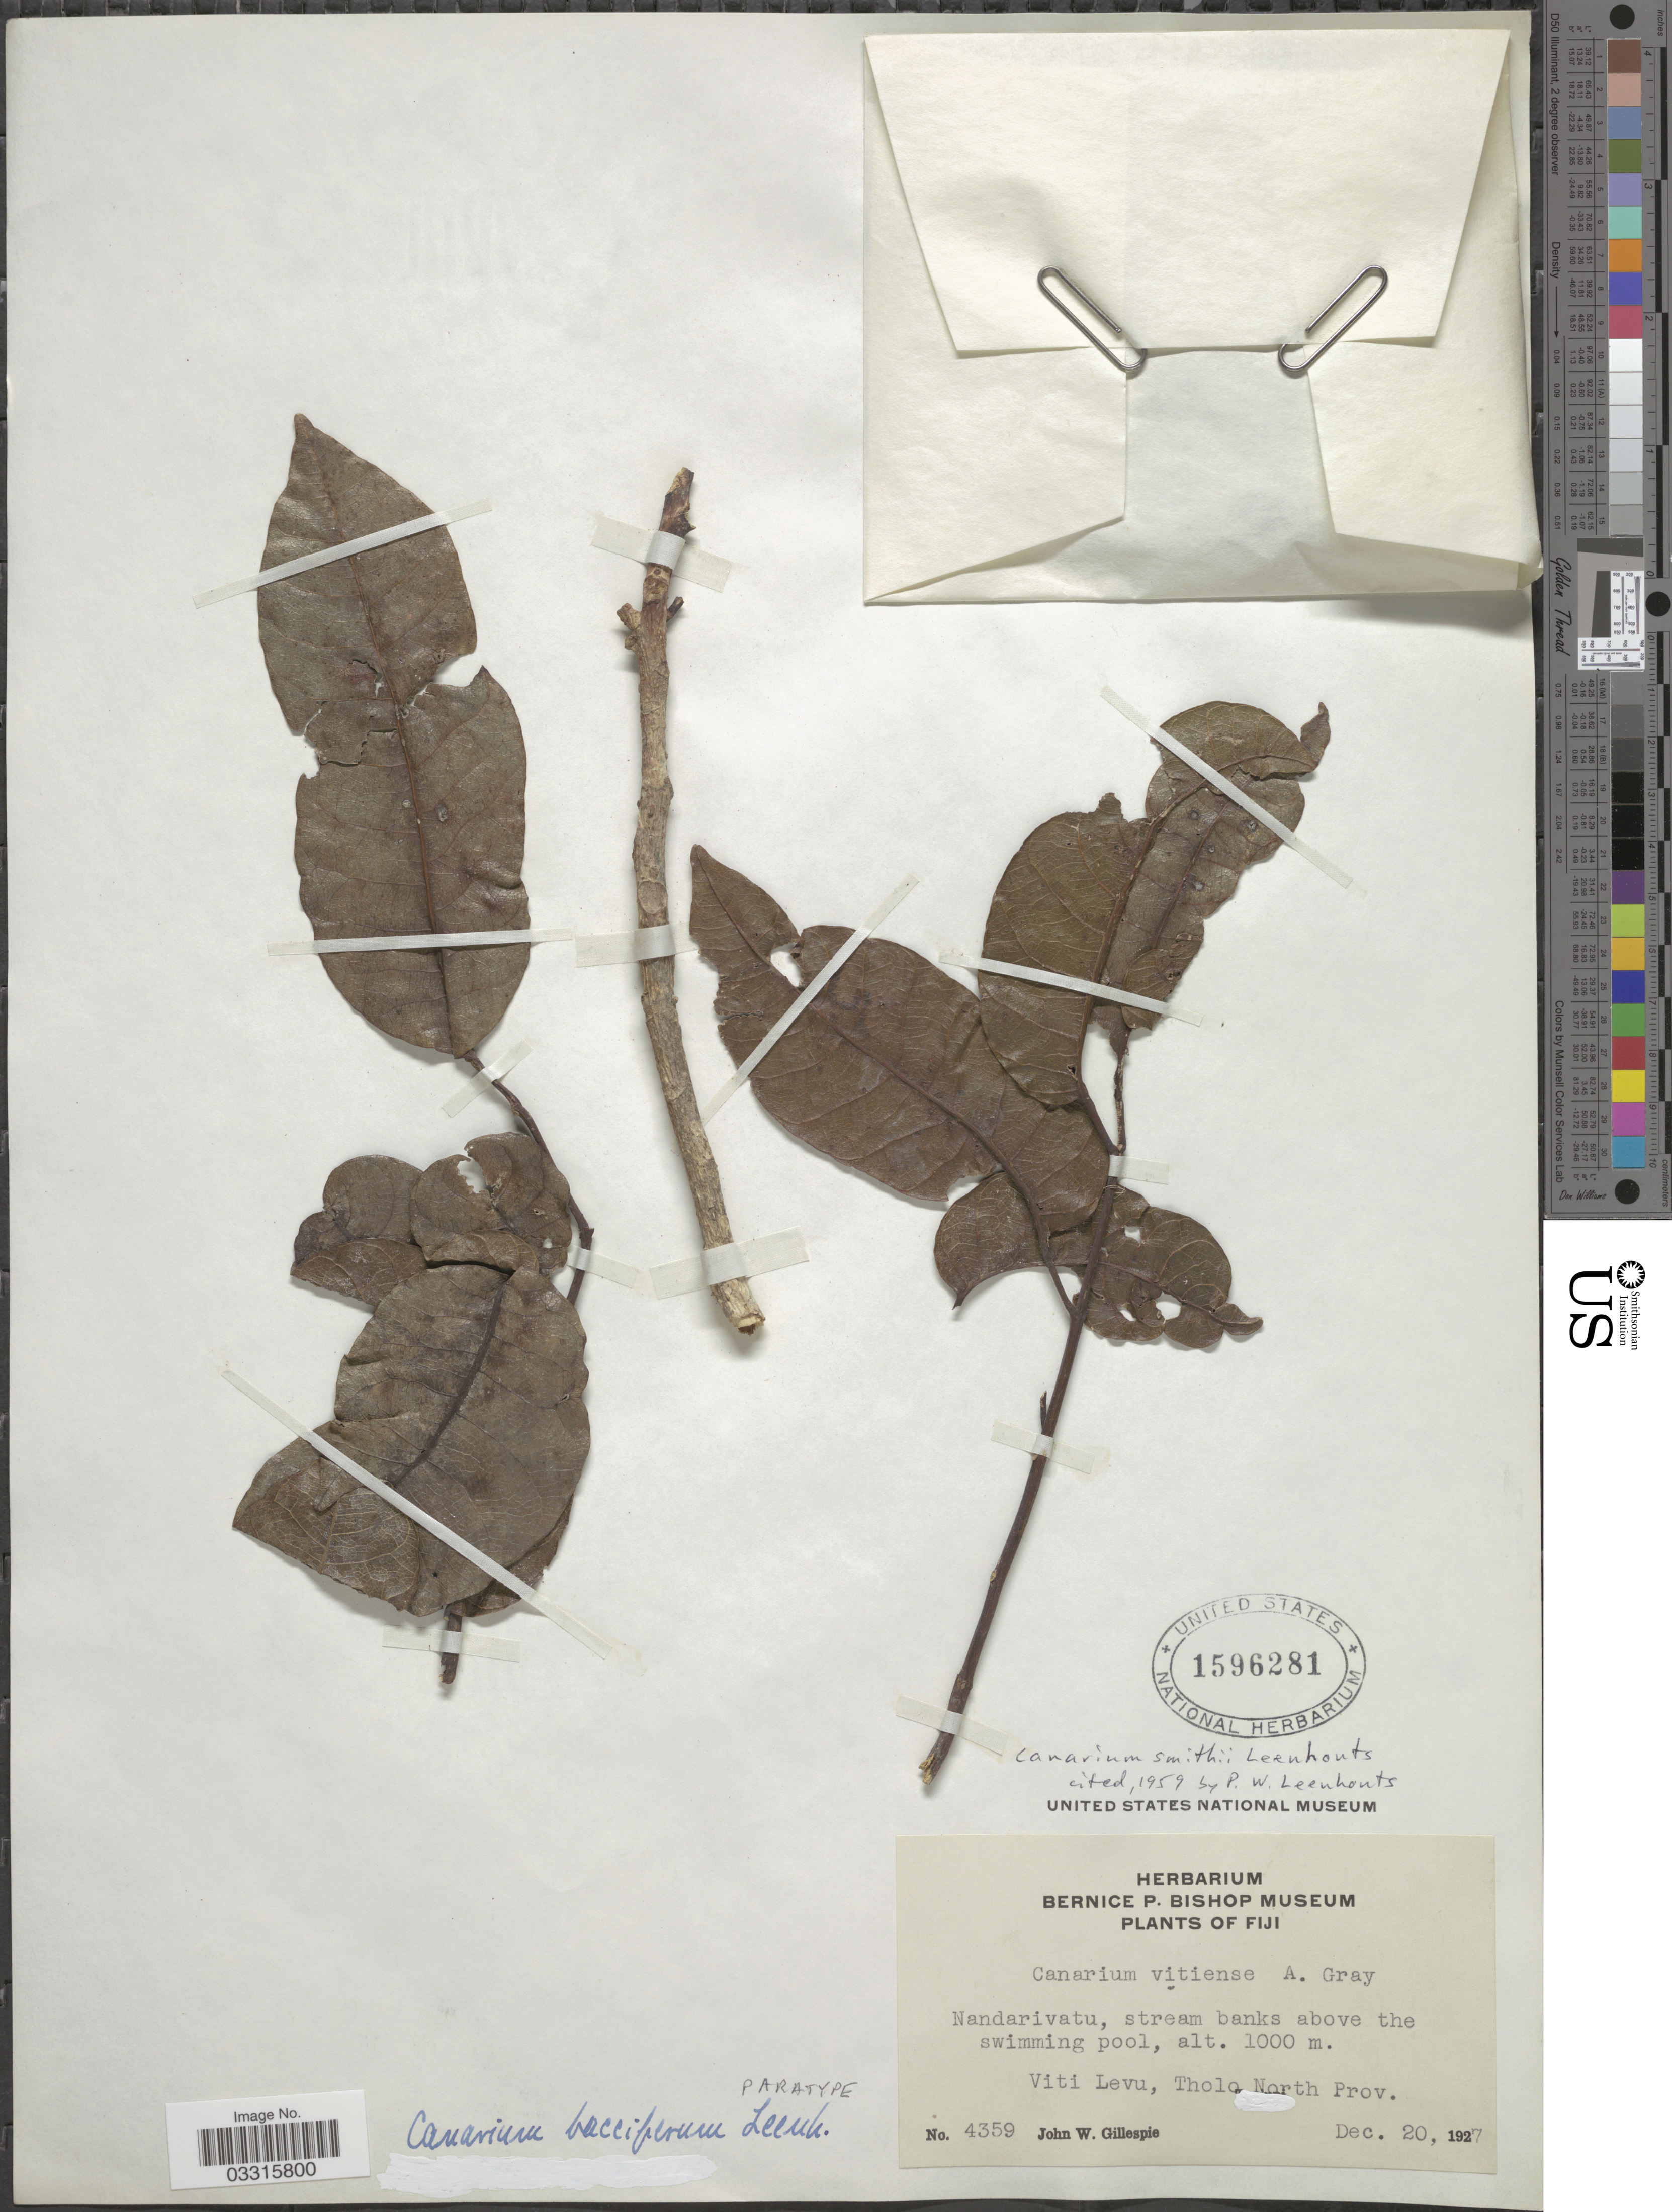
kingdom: Plantae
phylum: Tracheophyta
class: Magnoliopsida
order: Sapindales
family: Burseraceae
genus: Canarium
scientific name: Canarium smithii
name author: Leenh.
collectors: J. W. Gillespie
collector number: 4359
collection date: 1927-12-20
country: Fiji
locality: Nandarivatu, stream banks above the swimming pool, Viti Levu, Tholo North Prov.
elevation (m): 1000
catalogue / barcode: US 1596281